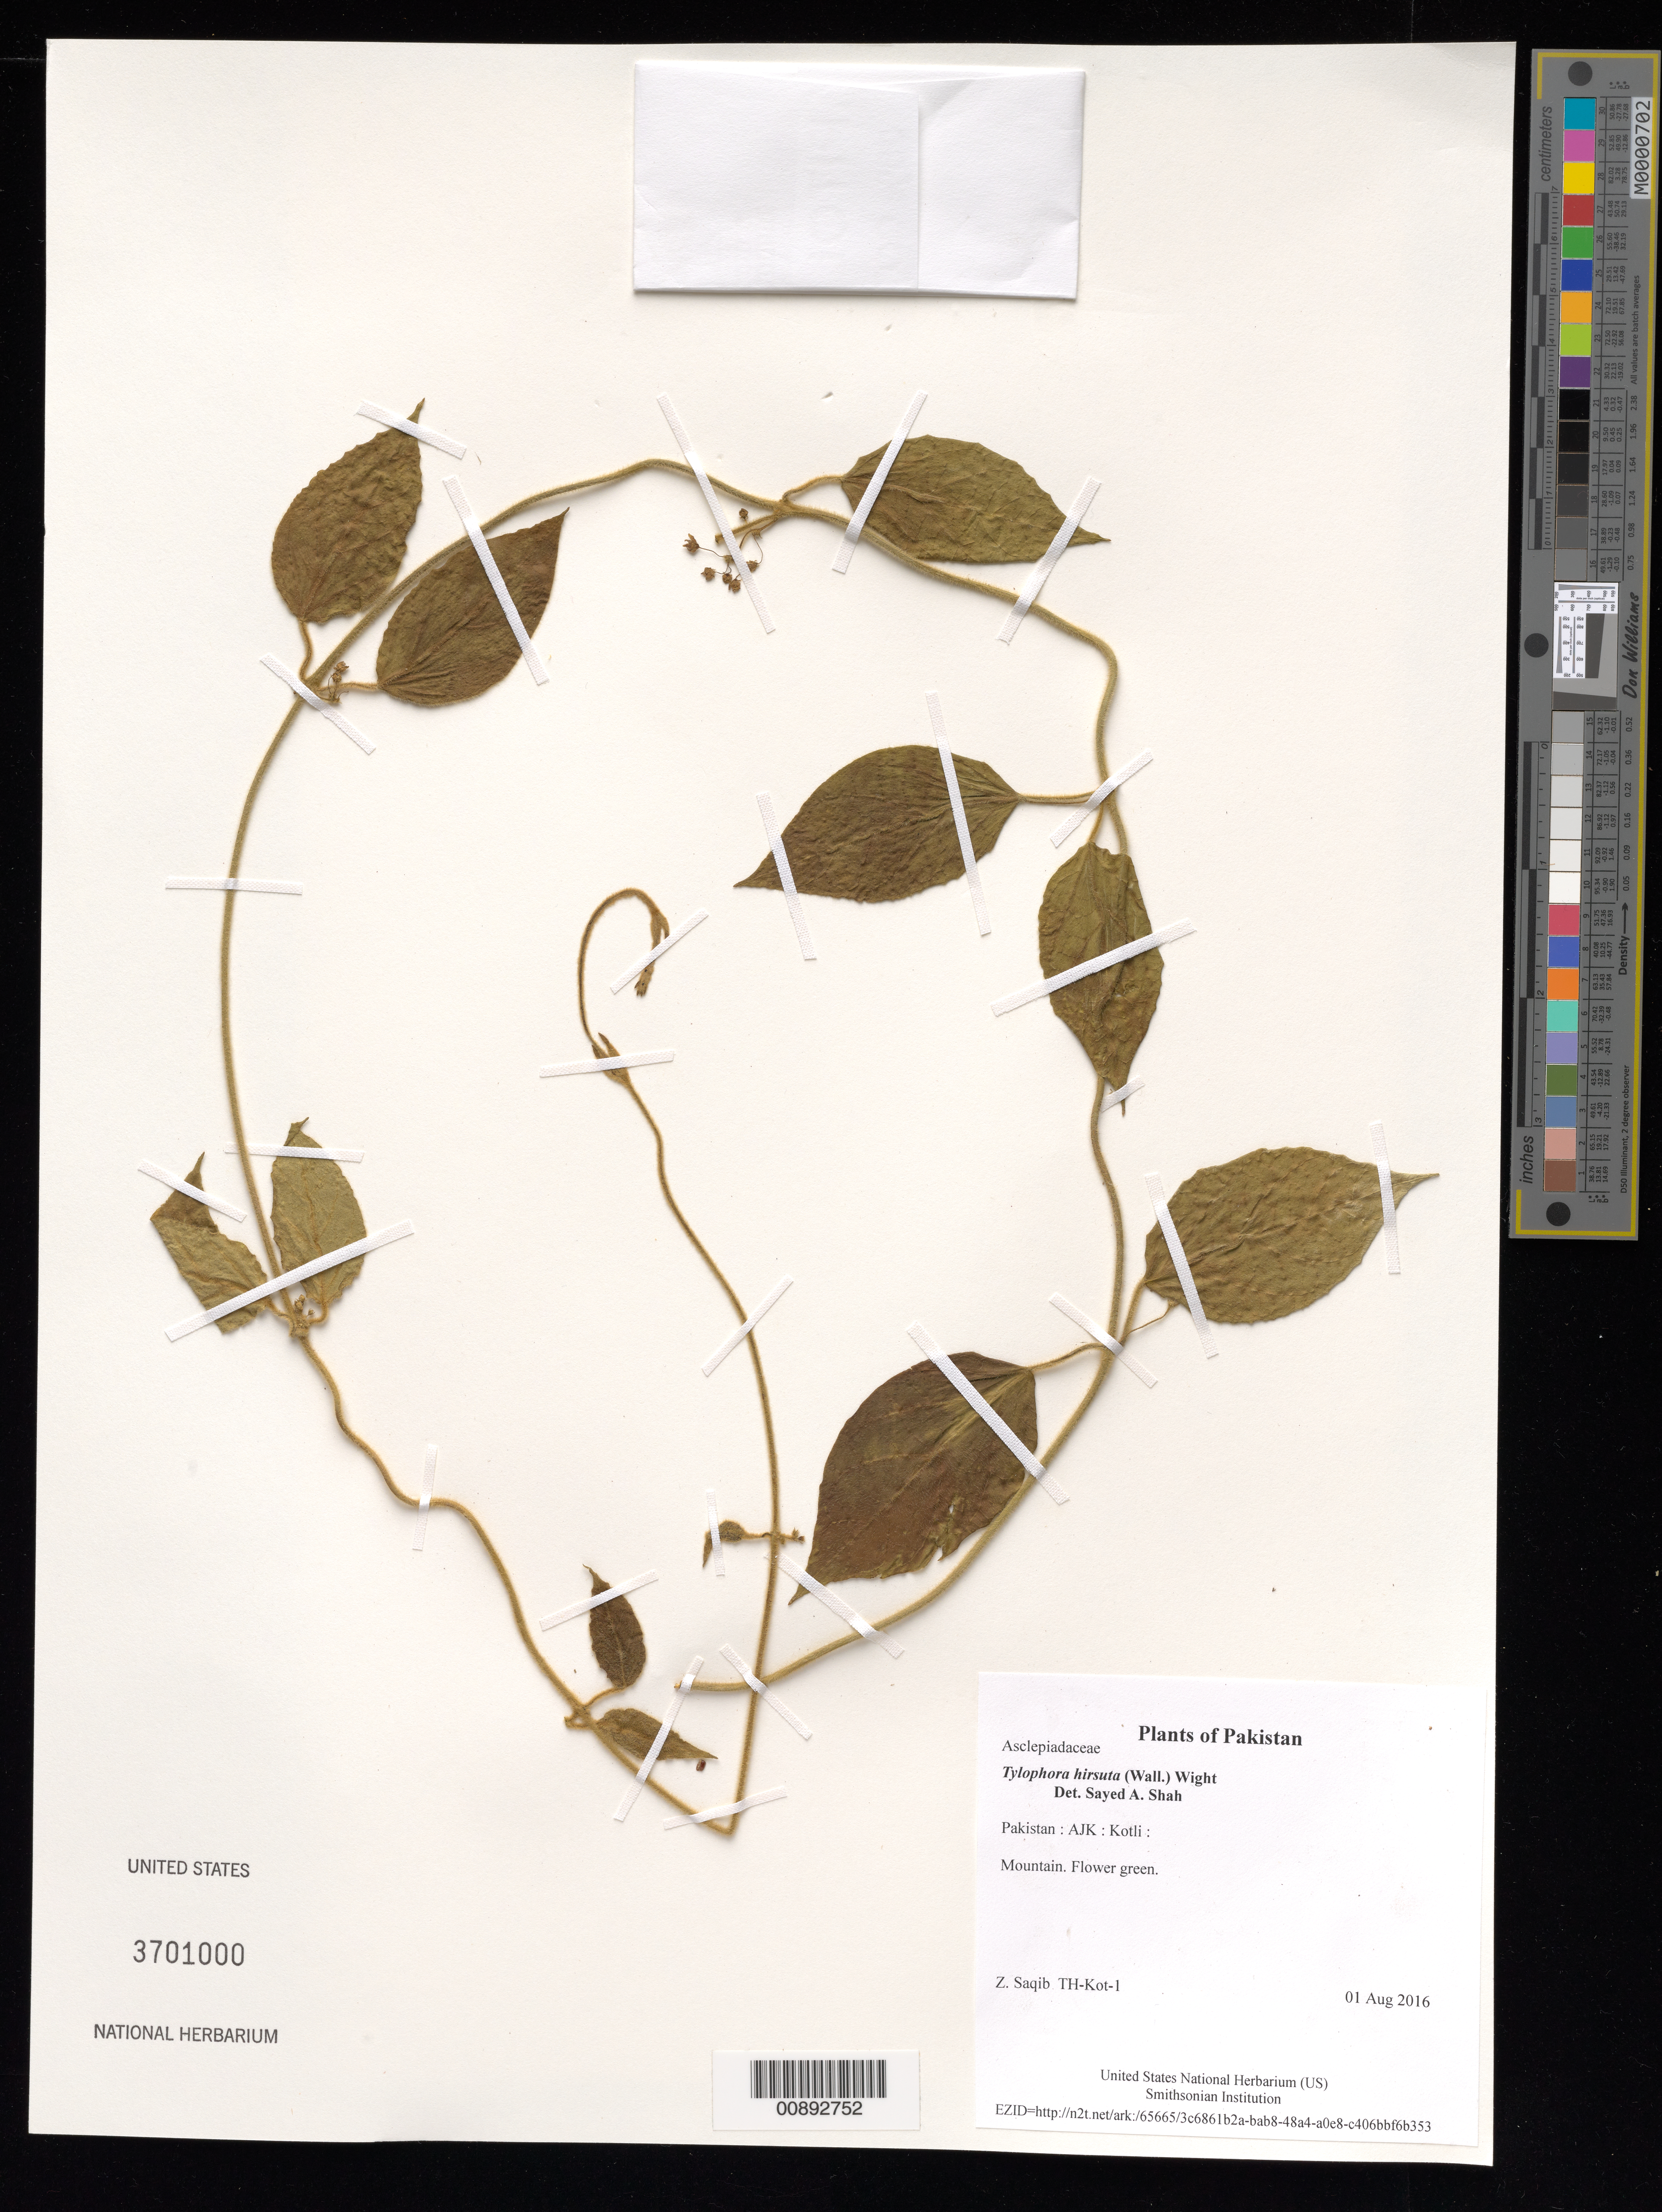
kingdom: Plantae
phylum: Tracheophyta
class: Magnoliopsida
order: Gentianales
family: Apocynaceae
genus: Tylophora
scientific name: Tylophora hirsuta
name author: (Wall.) Wight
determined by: Shah, Azizullah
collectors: Z. Saqib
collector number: TH-Kot-1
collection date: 2016-08-01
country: Pakistan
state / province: Azad Kashmir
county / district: Kotli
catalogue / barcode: US 3701000